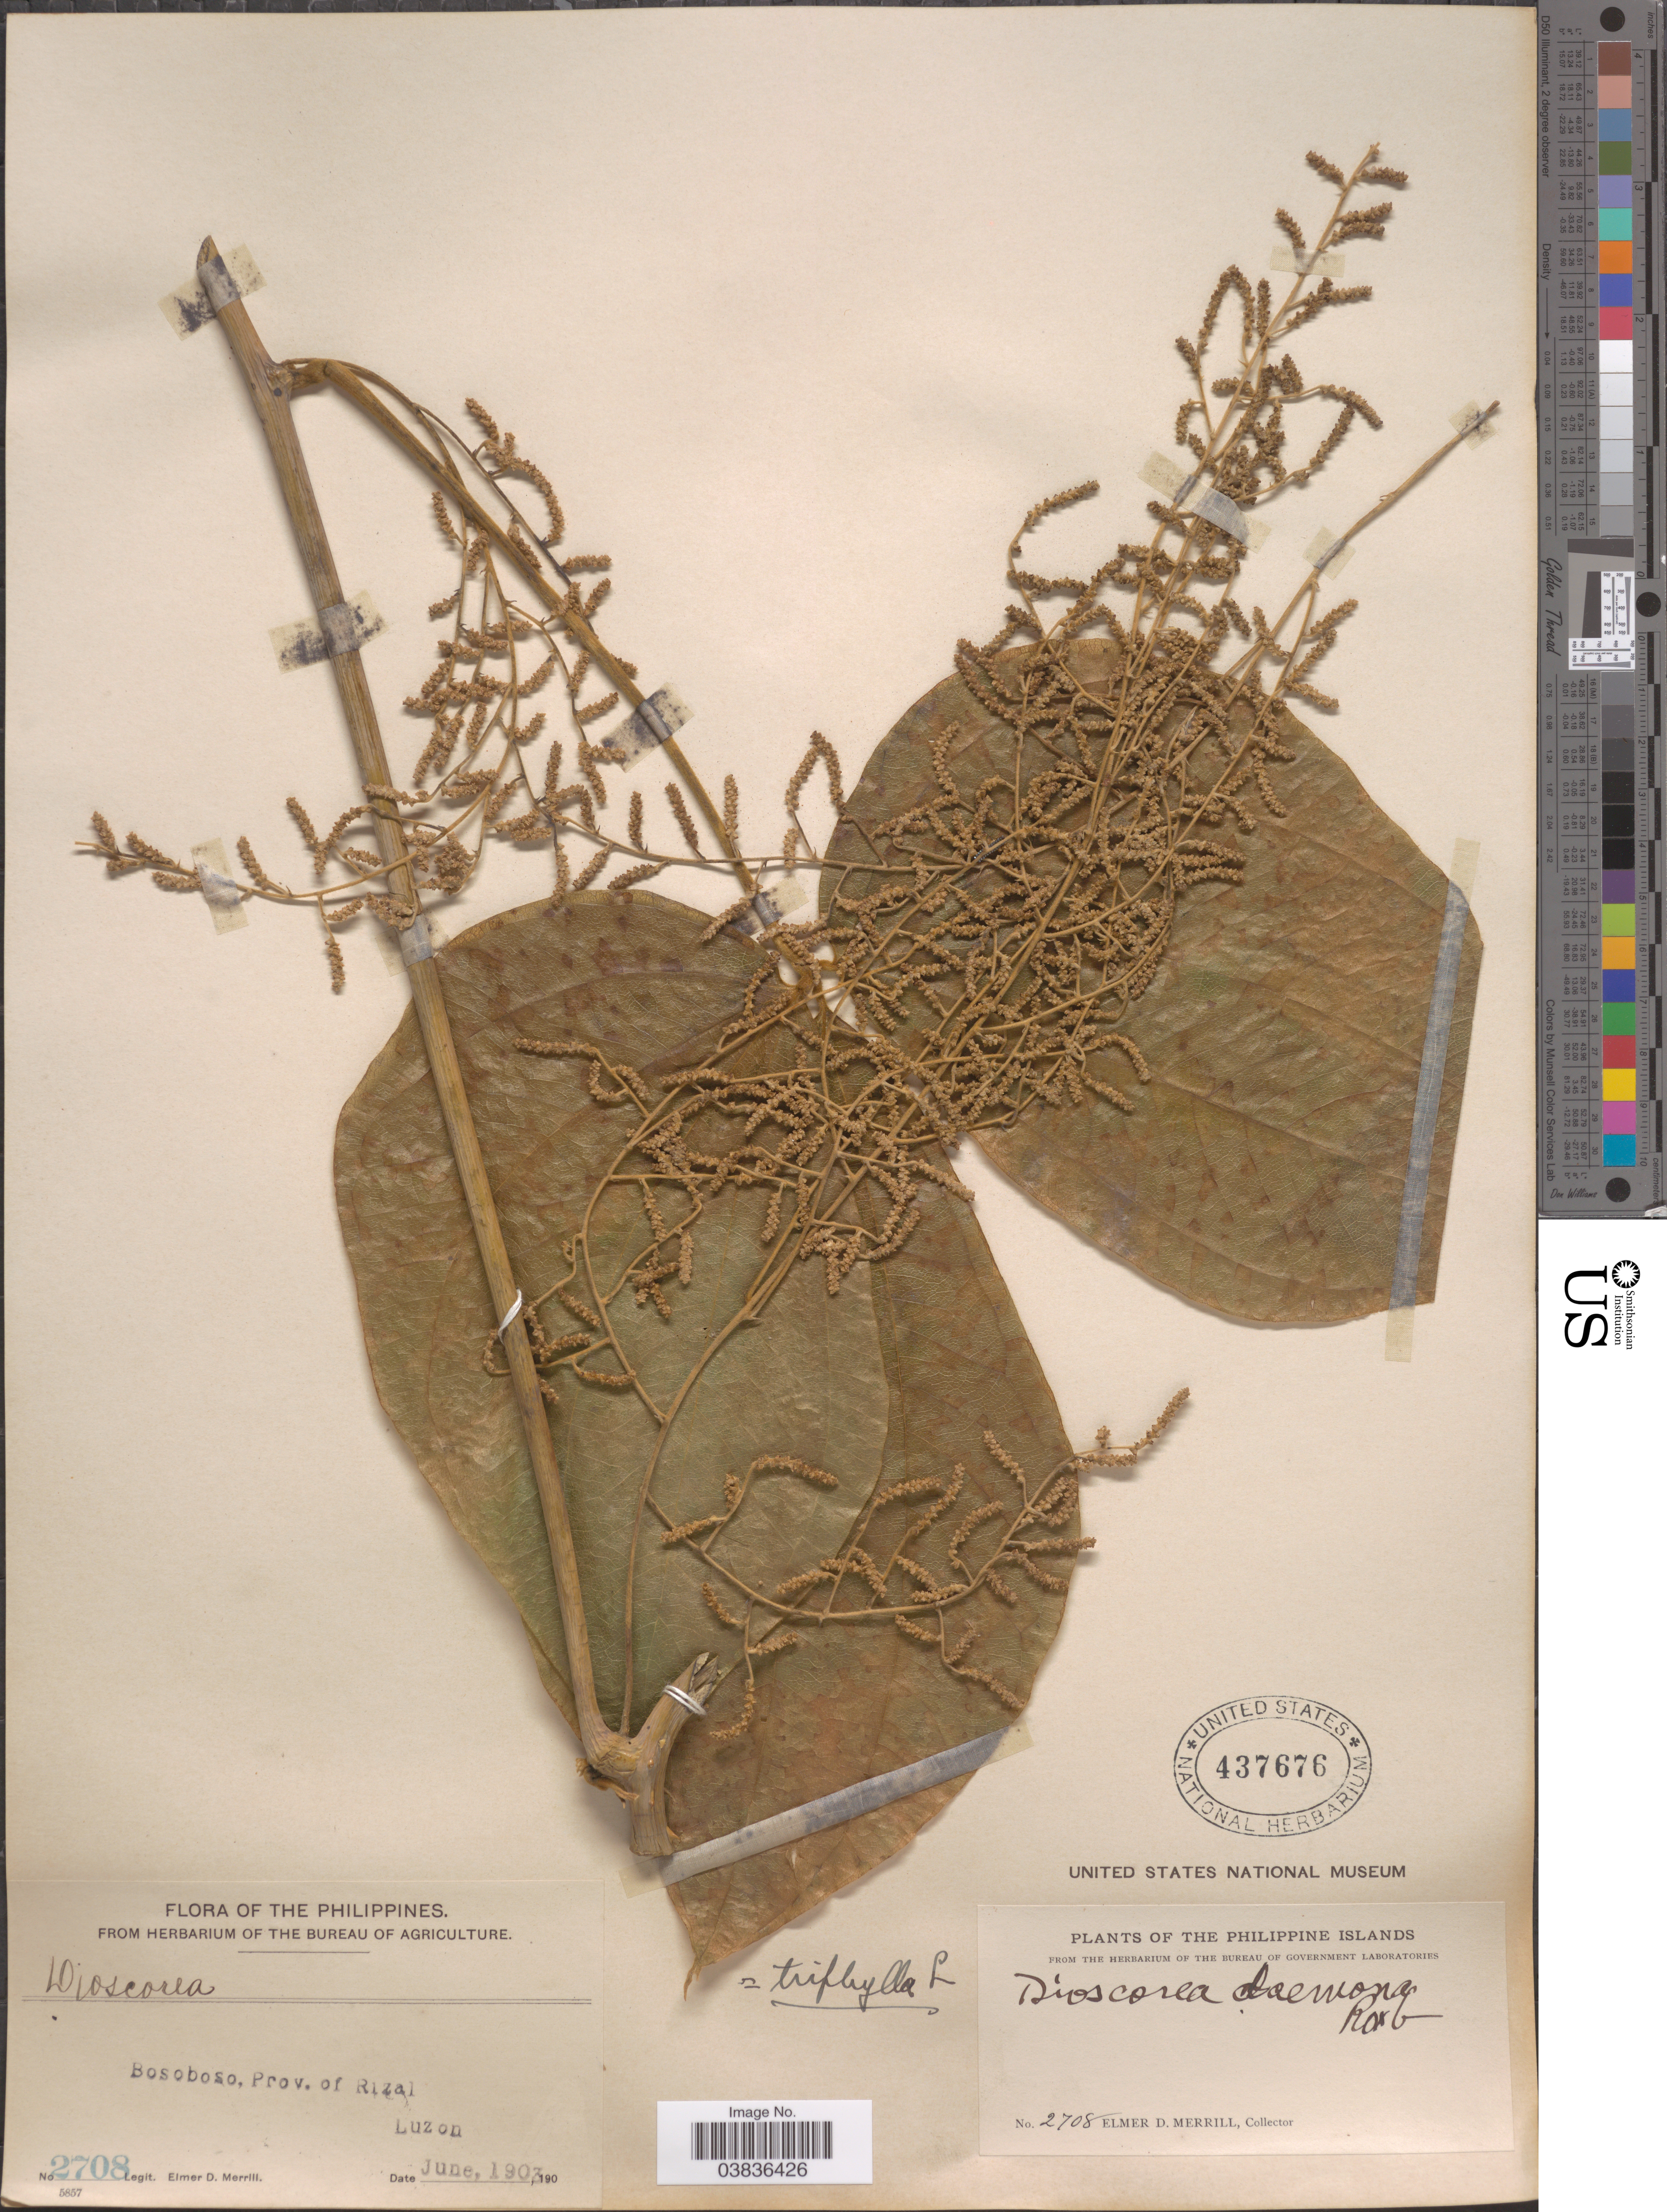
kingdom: Plantae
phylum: Tracheophyta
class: Liliopsida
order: Dioscoreales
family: Dioscoreaceae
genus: Dioscorea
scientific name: Dioscorea hispida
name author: Dennst.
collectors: E. D. Merrill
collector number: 2708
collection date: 1903-06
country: Philippines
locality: Philippine Islands. Bosoboso, Prov. of Rizal. Luzon.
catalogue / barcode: US 437676